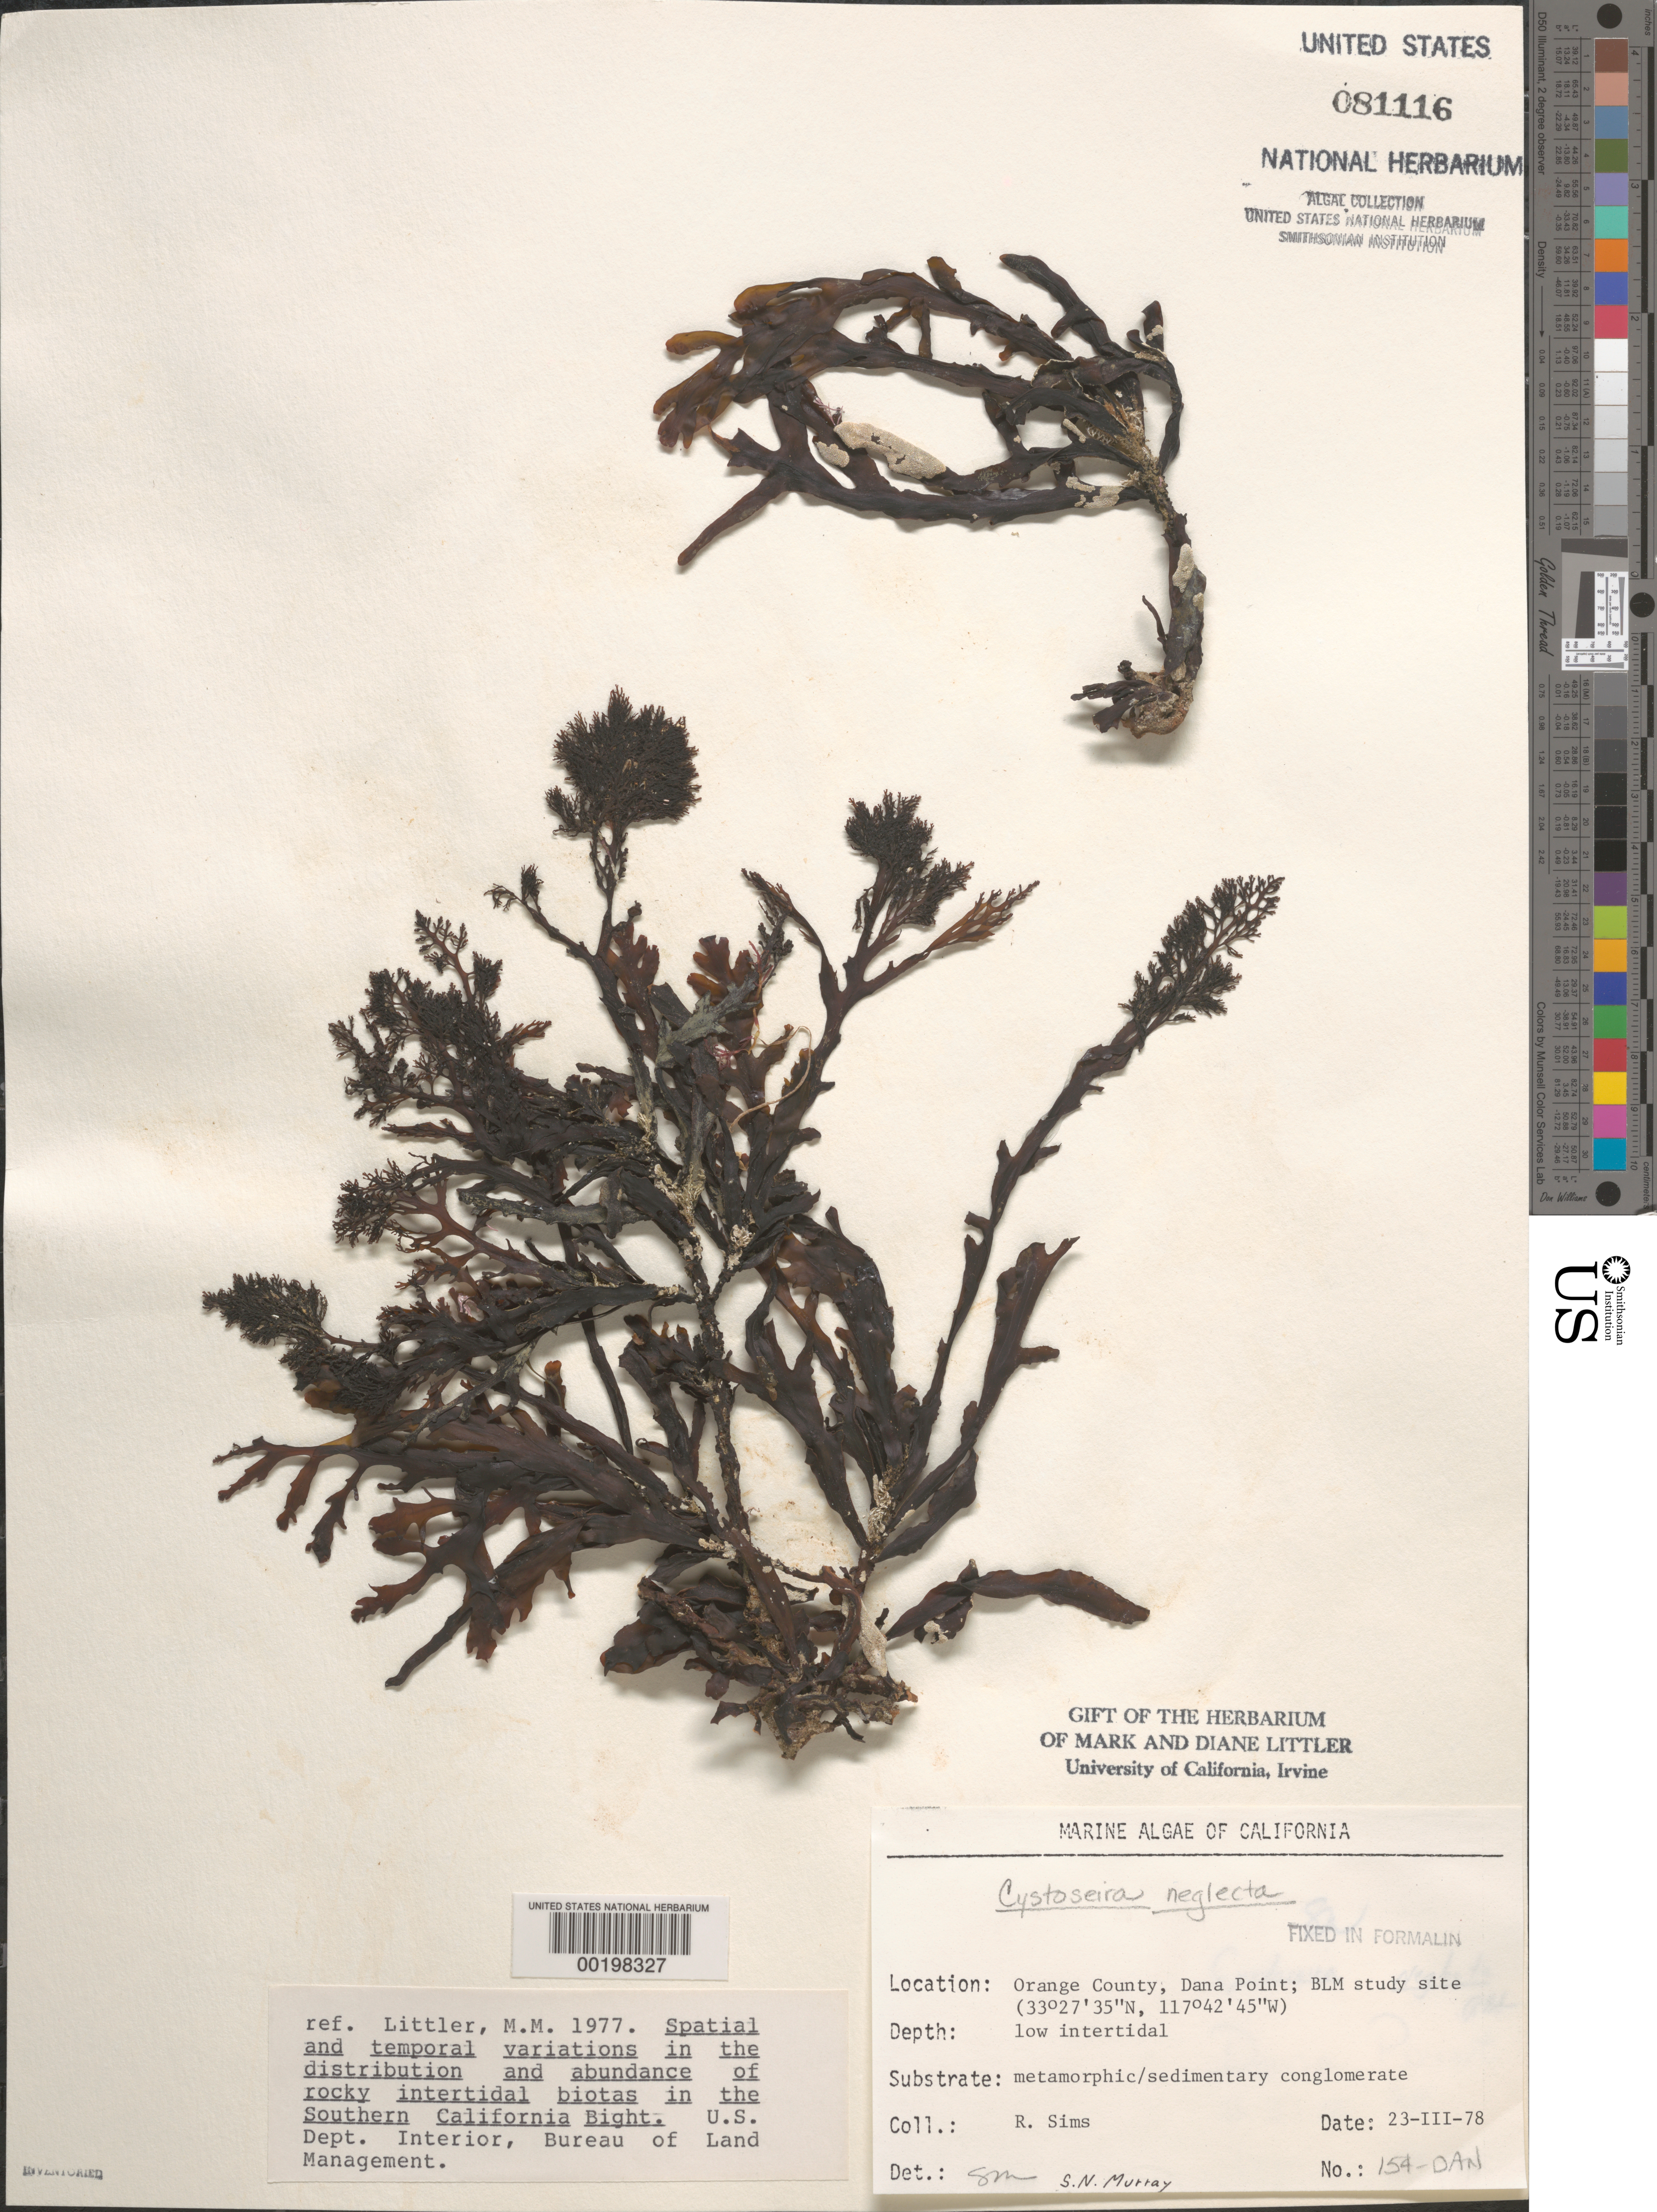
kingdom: Chromista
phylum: Ochrophyta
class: Phaeophyceae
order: Fucales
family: Sargassaceae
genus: Cystoseira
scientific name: Cystoseira neglecta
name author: Setch. & N.L. Gardner in N.L. Gardner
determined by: Murray, S. N.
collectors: R. H. Sims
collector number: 154-DAN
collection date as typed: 23 Mar 1978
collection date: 1978-03-23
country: United States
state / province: California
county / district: Orange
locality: Dana Point, 1 km north of marina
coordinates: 33 27'35"N, 117 42'45"W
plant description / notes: BLM-SOCALBIGHT Rocky Intertidal Survey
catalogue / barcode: US 81116